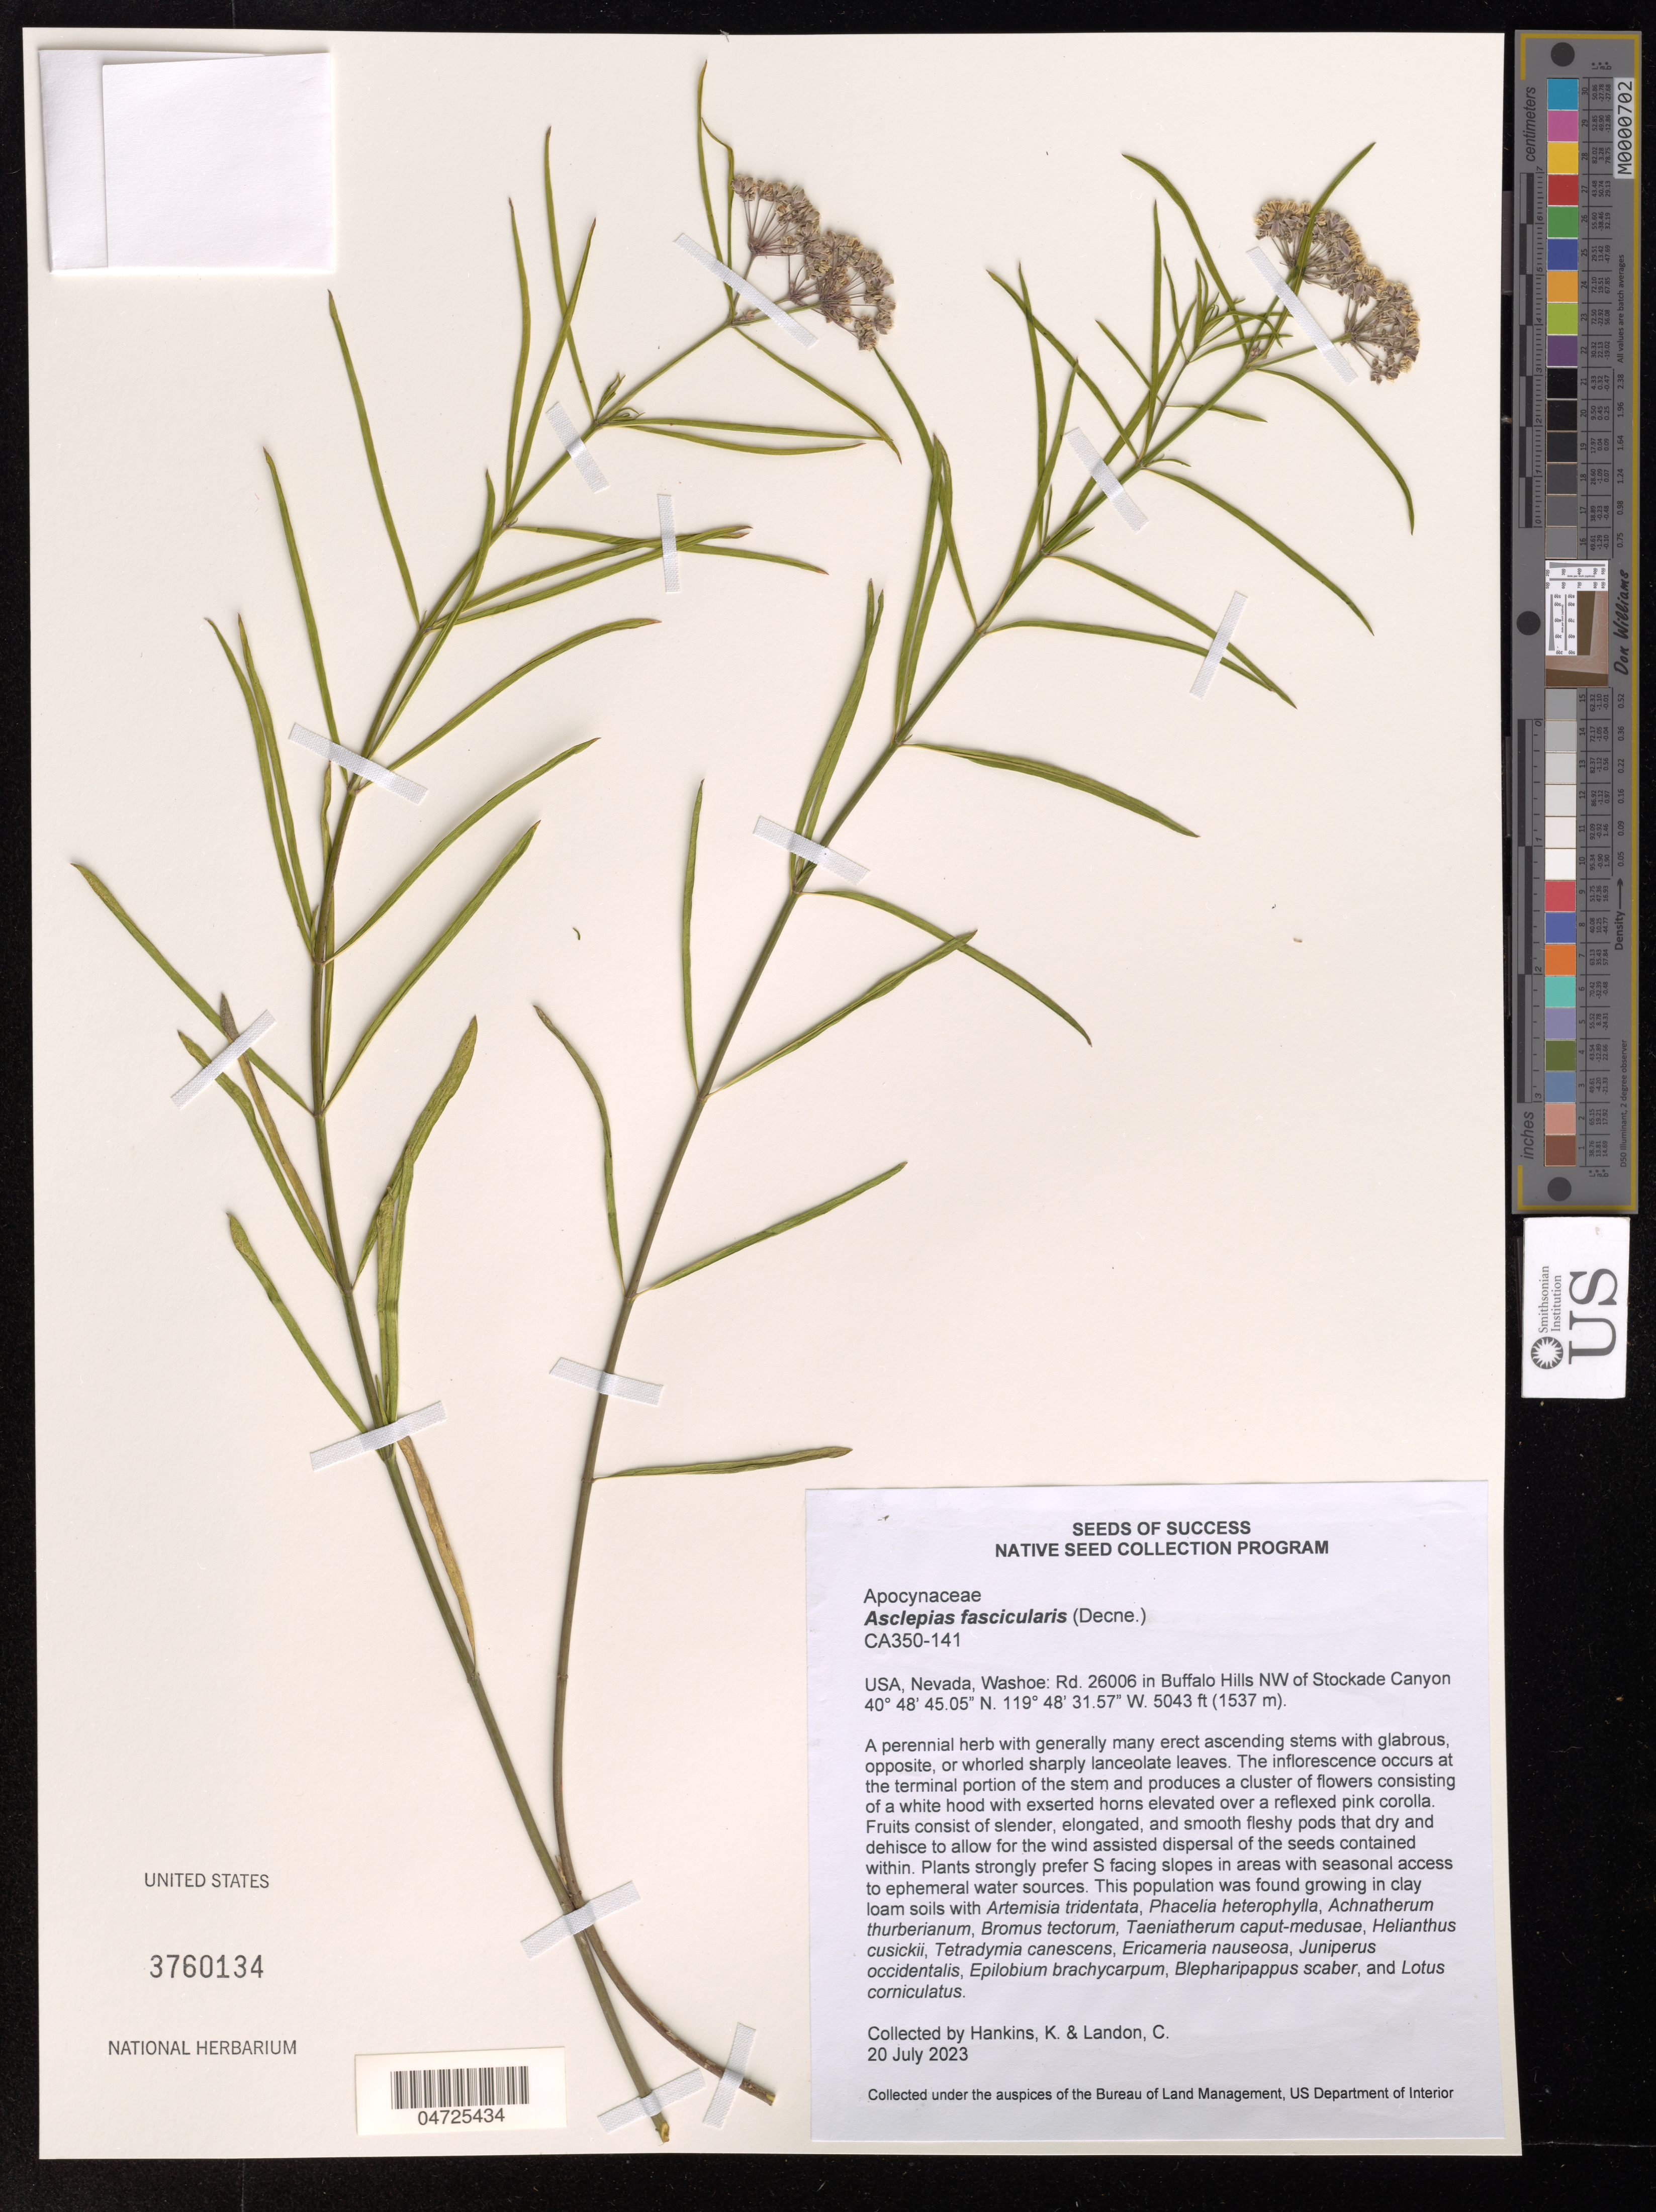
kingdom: Plantae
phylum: Tracheophyta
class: Magnoliopsida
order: Gentianales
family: Apocynaceae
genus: Asclepias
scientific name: Asclepias fascicularis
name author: Decne.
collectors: K. Hankins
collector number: CA350-141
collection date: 2023-07-20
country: United States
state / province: Nevada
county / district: Washoe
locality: Washoe: Rd. 26006 in Buffalo Hills NW of stockade Canyon.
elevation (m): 1537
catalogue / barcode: US 3760134